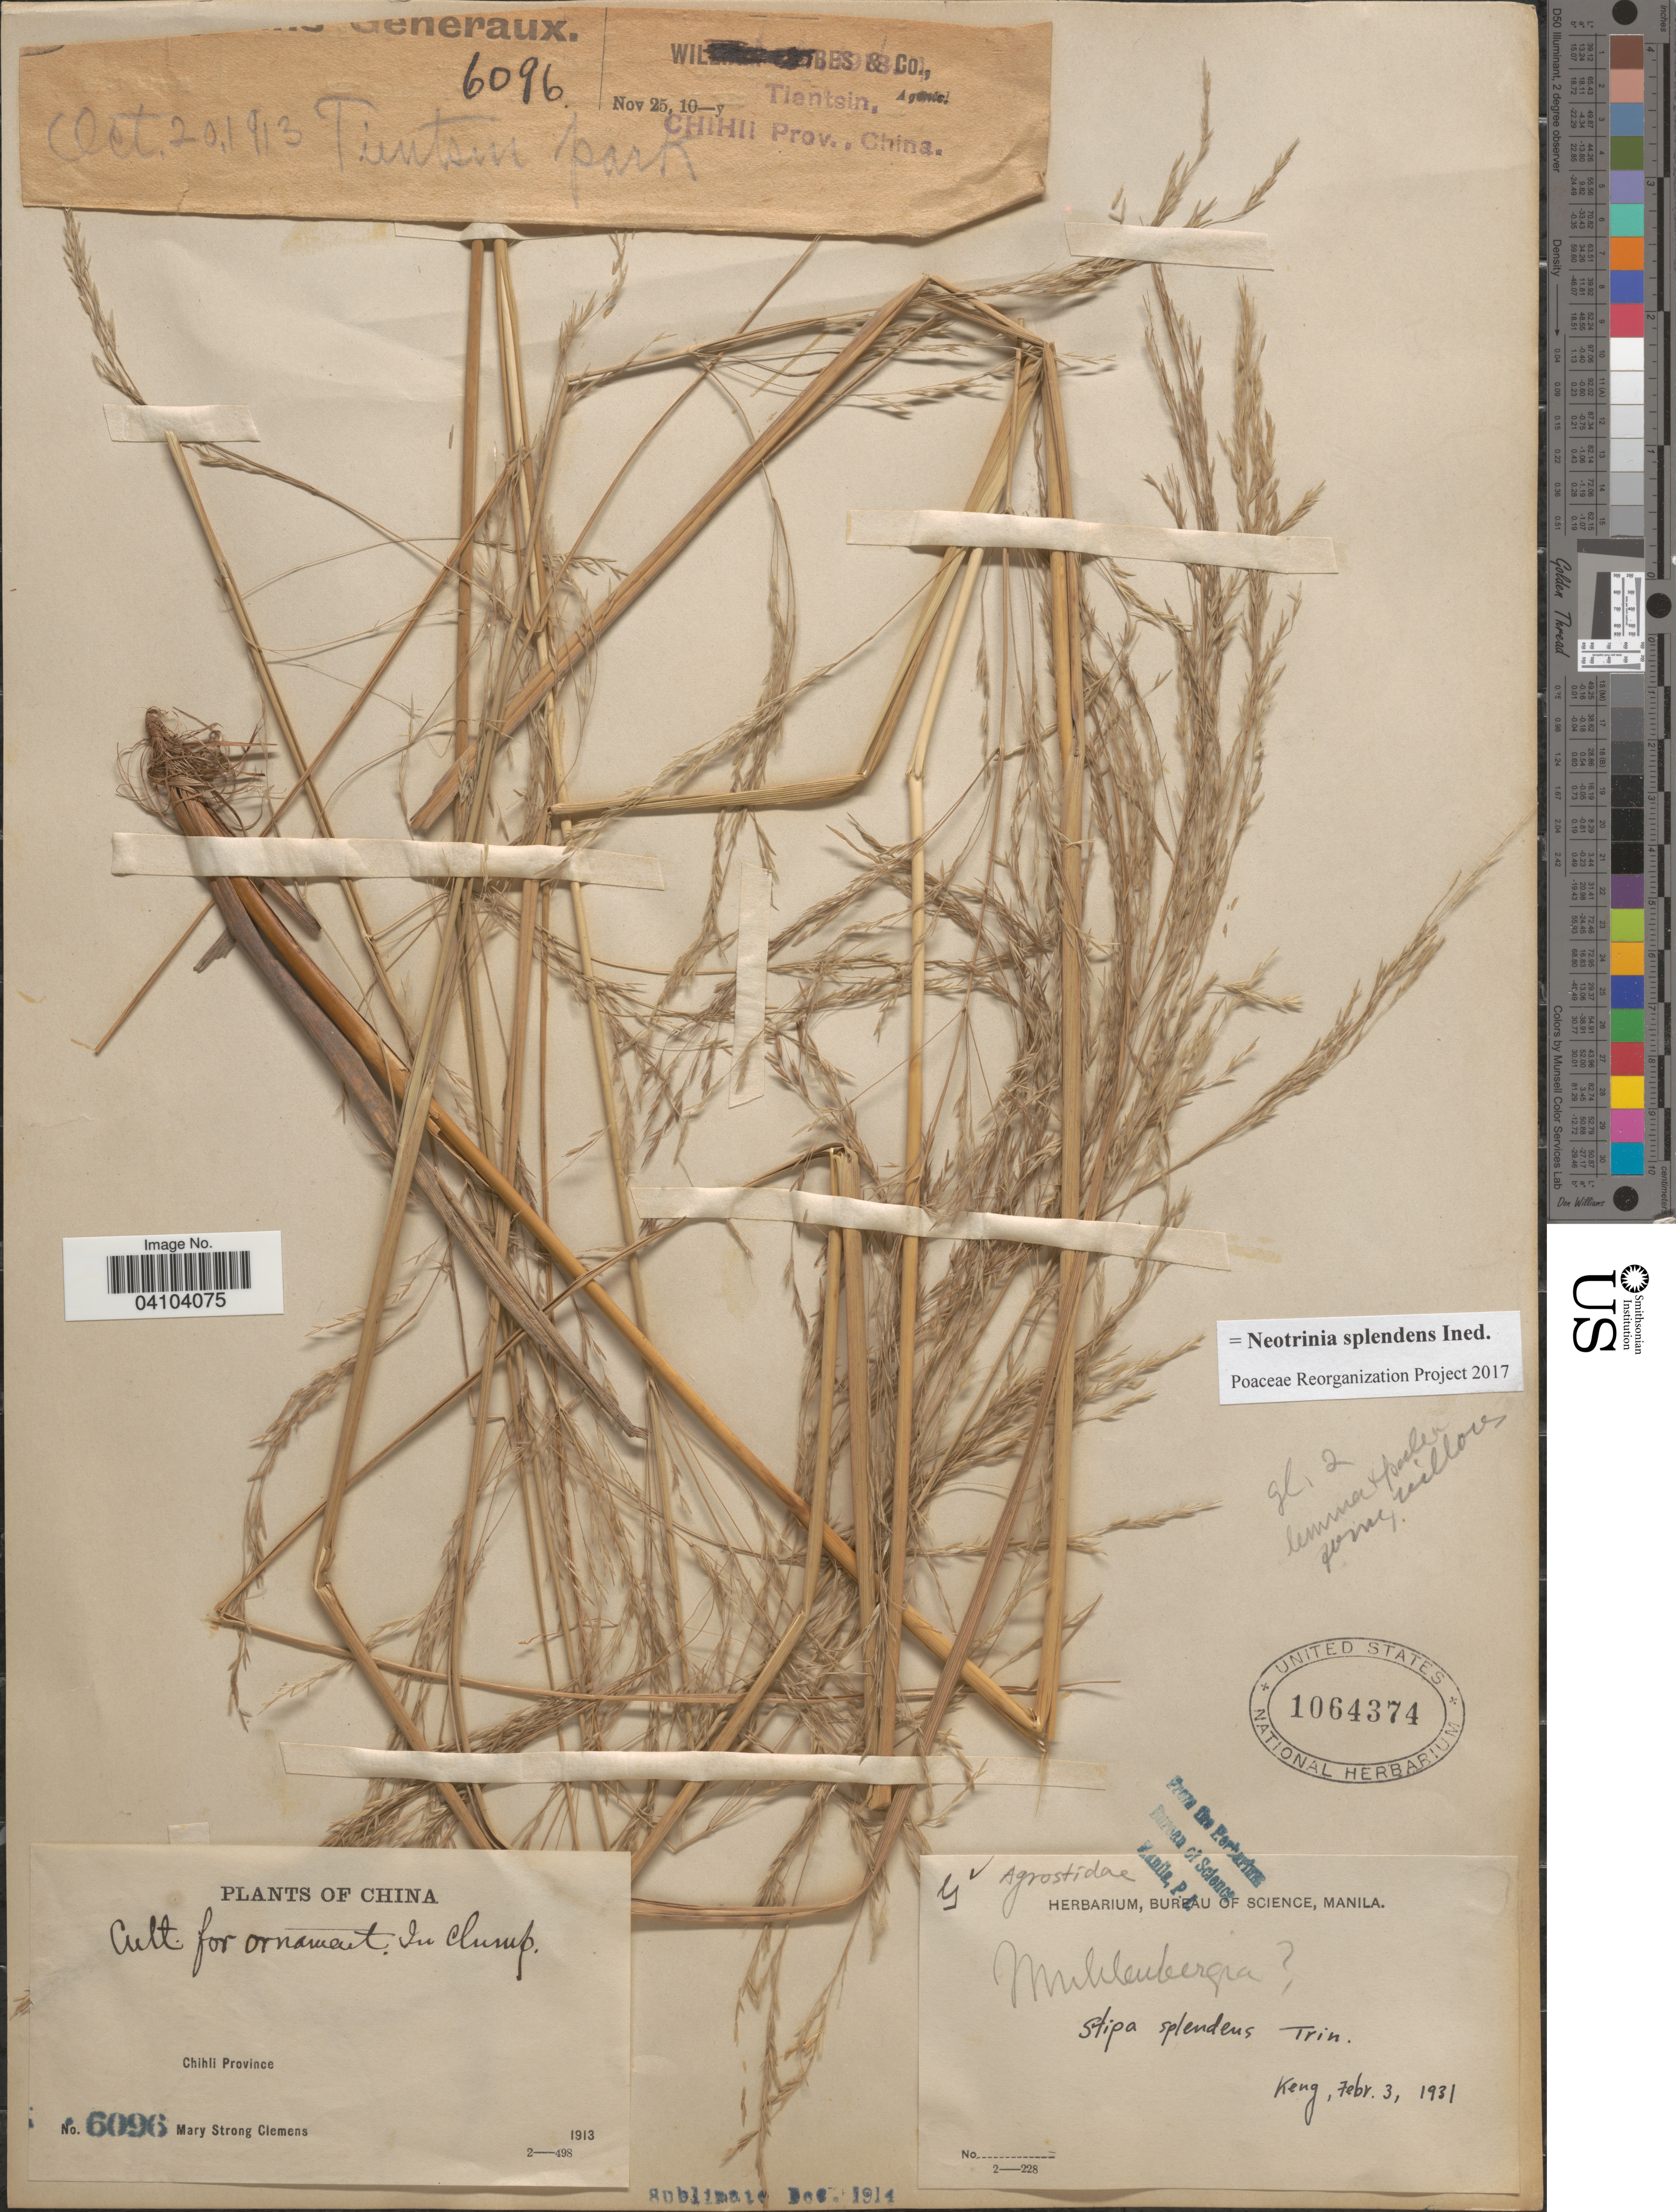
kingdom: Plantae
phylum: Tracheophyta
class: Liliopsida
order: Poales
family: Poaceae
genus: Neotrinia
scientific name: Neotrinia splendens (Trin.) M. Nobis, P.D. Gudkova & A. Nowak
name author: (Trin.)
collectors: M. S. Clemens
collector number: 6096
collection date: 1913-10-20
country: China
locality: Chihli Province. Tientsin. Tientsin park.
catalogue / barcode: US 1064374